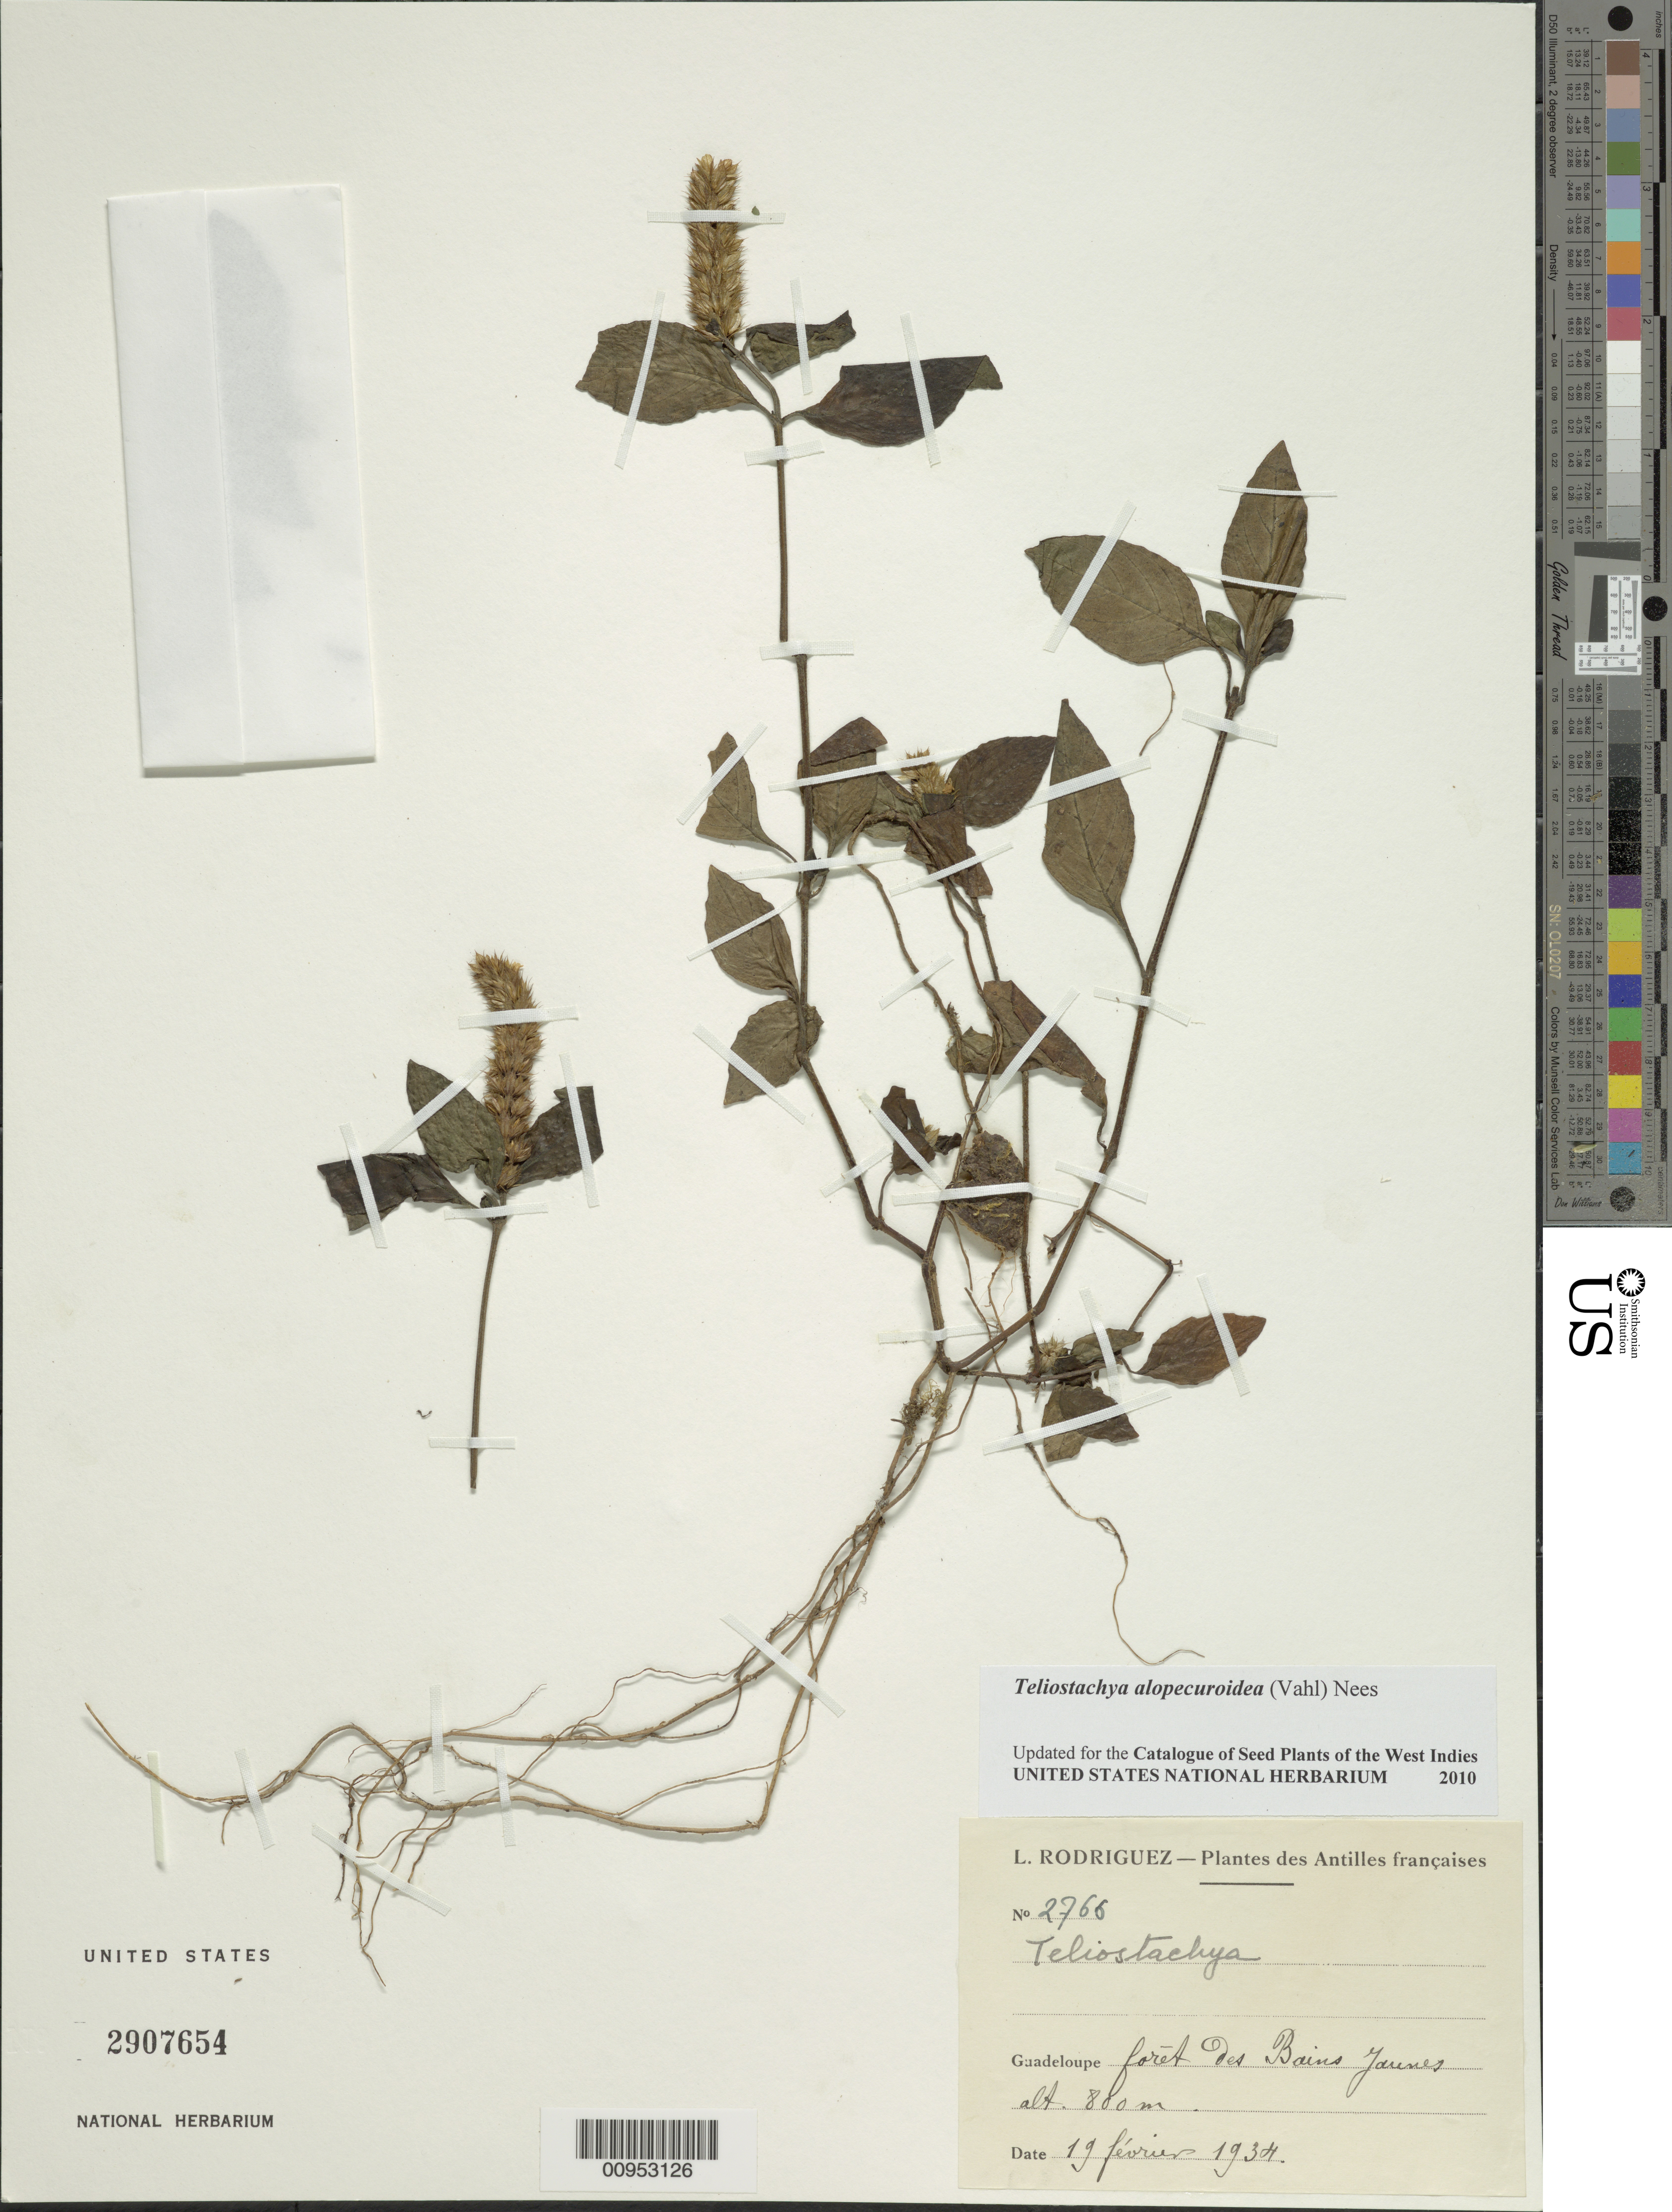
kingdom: Plantae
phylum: Tracheophyta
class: Magnoliopsida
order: Lamiales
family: Acanthaceae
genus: Teliostachya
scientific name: Teliostachya alopecuroidea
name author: (Vahl) Nees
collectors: L. Rodriguez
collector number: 2766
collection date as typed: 19 Feb 1934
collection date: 1934-02-19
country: Guadeloupe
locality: Bains Jaunes forest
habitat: Forest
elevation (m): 800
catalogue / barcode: US 2907654